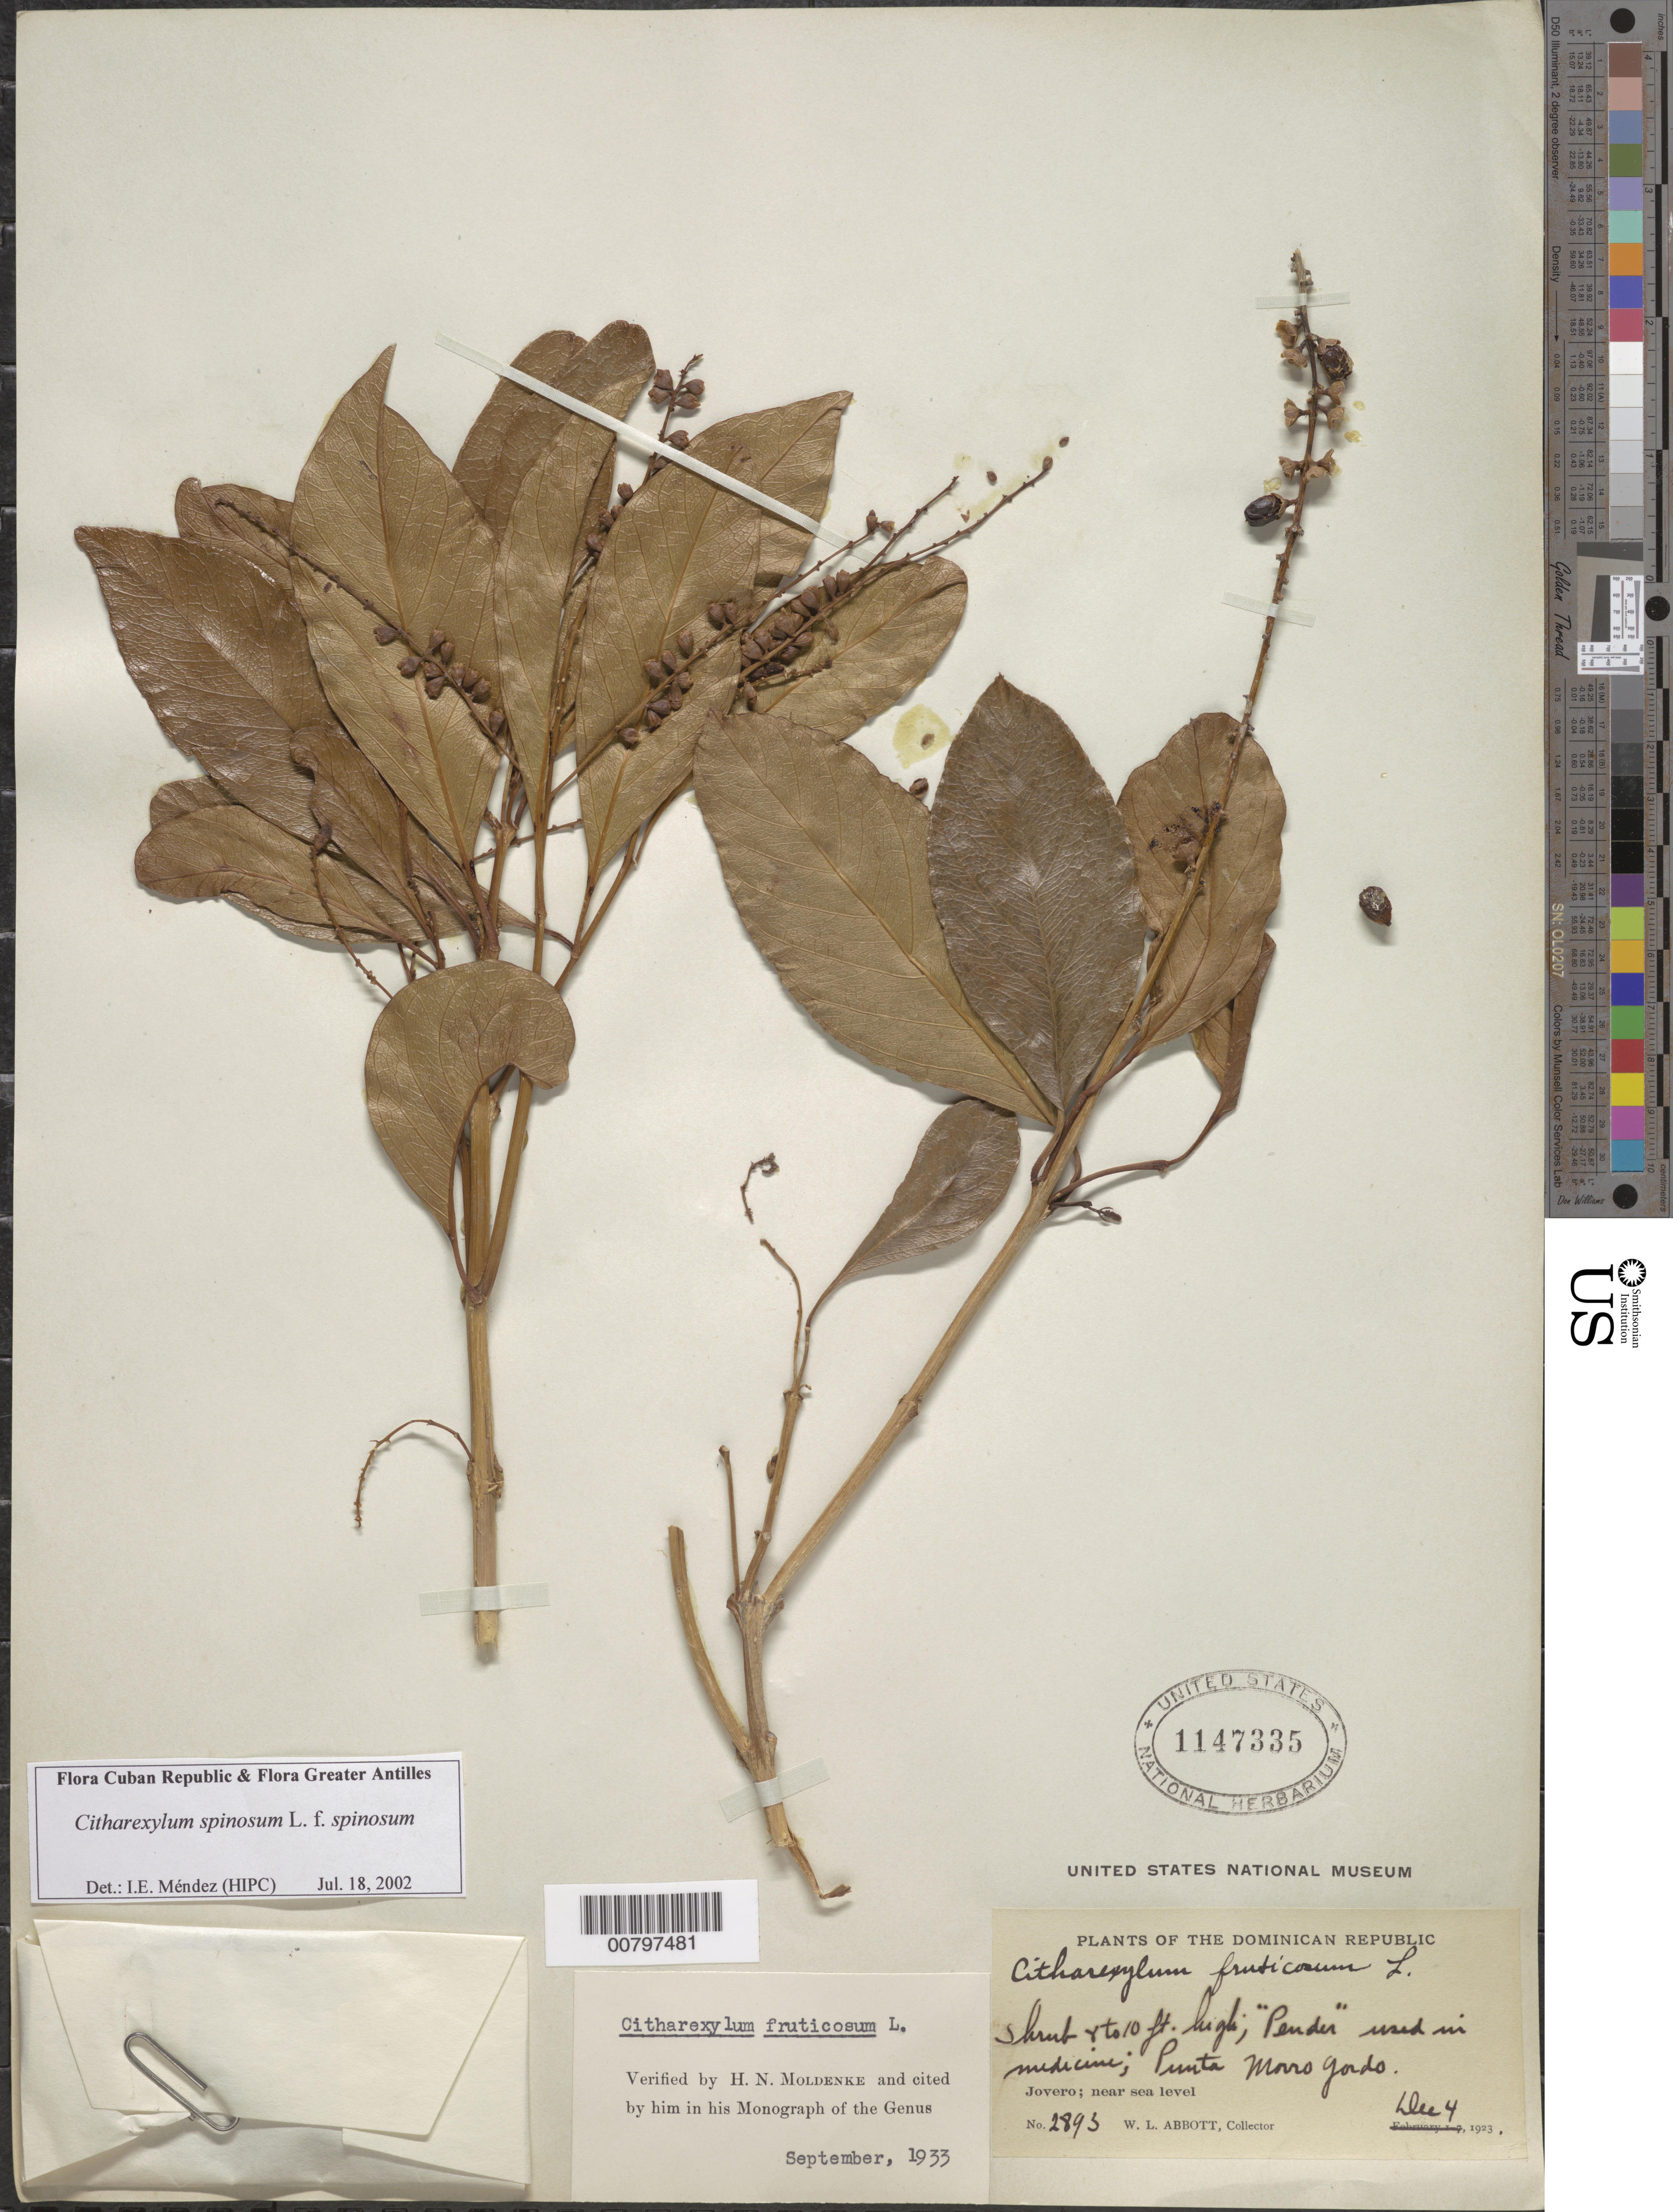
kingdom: Plantae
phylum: Tracheophyta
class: Magnoliopsida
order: Lamiales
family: Verbenaceae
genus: Citharexylum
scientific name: Citharexylum spinosum f. spinosum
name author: L.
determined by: Méndez, Isidro E., (HIPC)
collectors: W. L. Abbott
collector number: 2893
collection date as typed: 04 Dec 1923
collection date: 1923-12-04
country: Dominican Republic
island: Hispaniola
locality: Jovero, Punta Morro Gordo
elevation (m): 0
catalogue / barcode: US 1147335